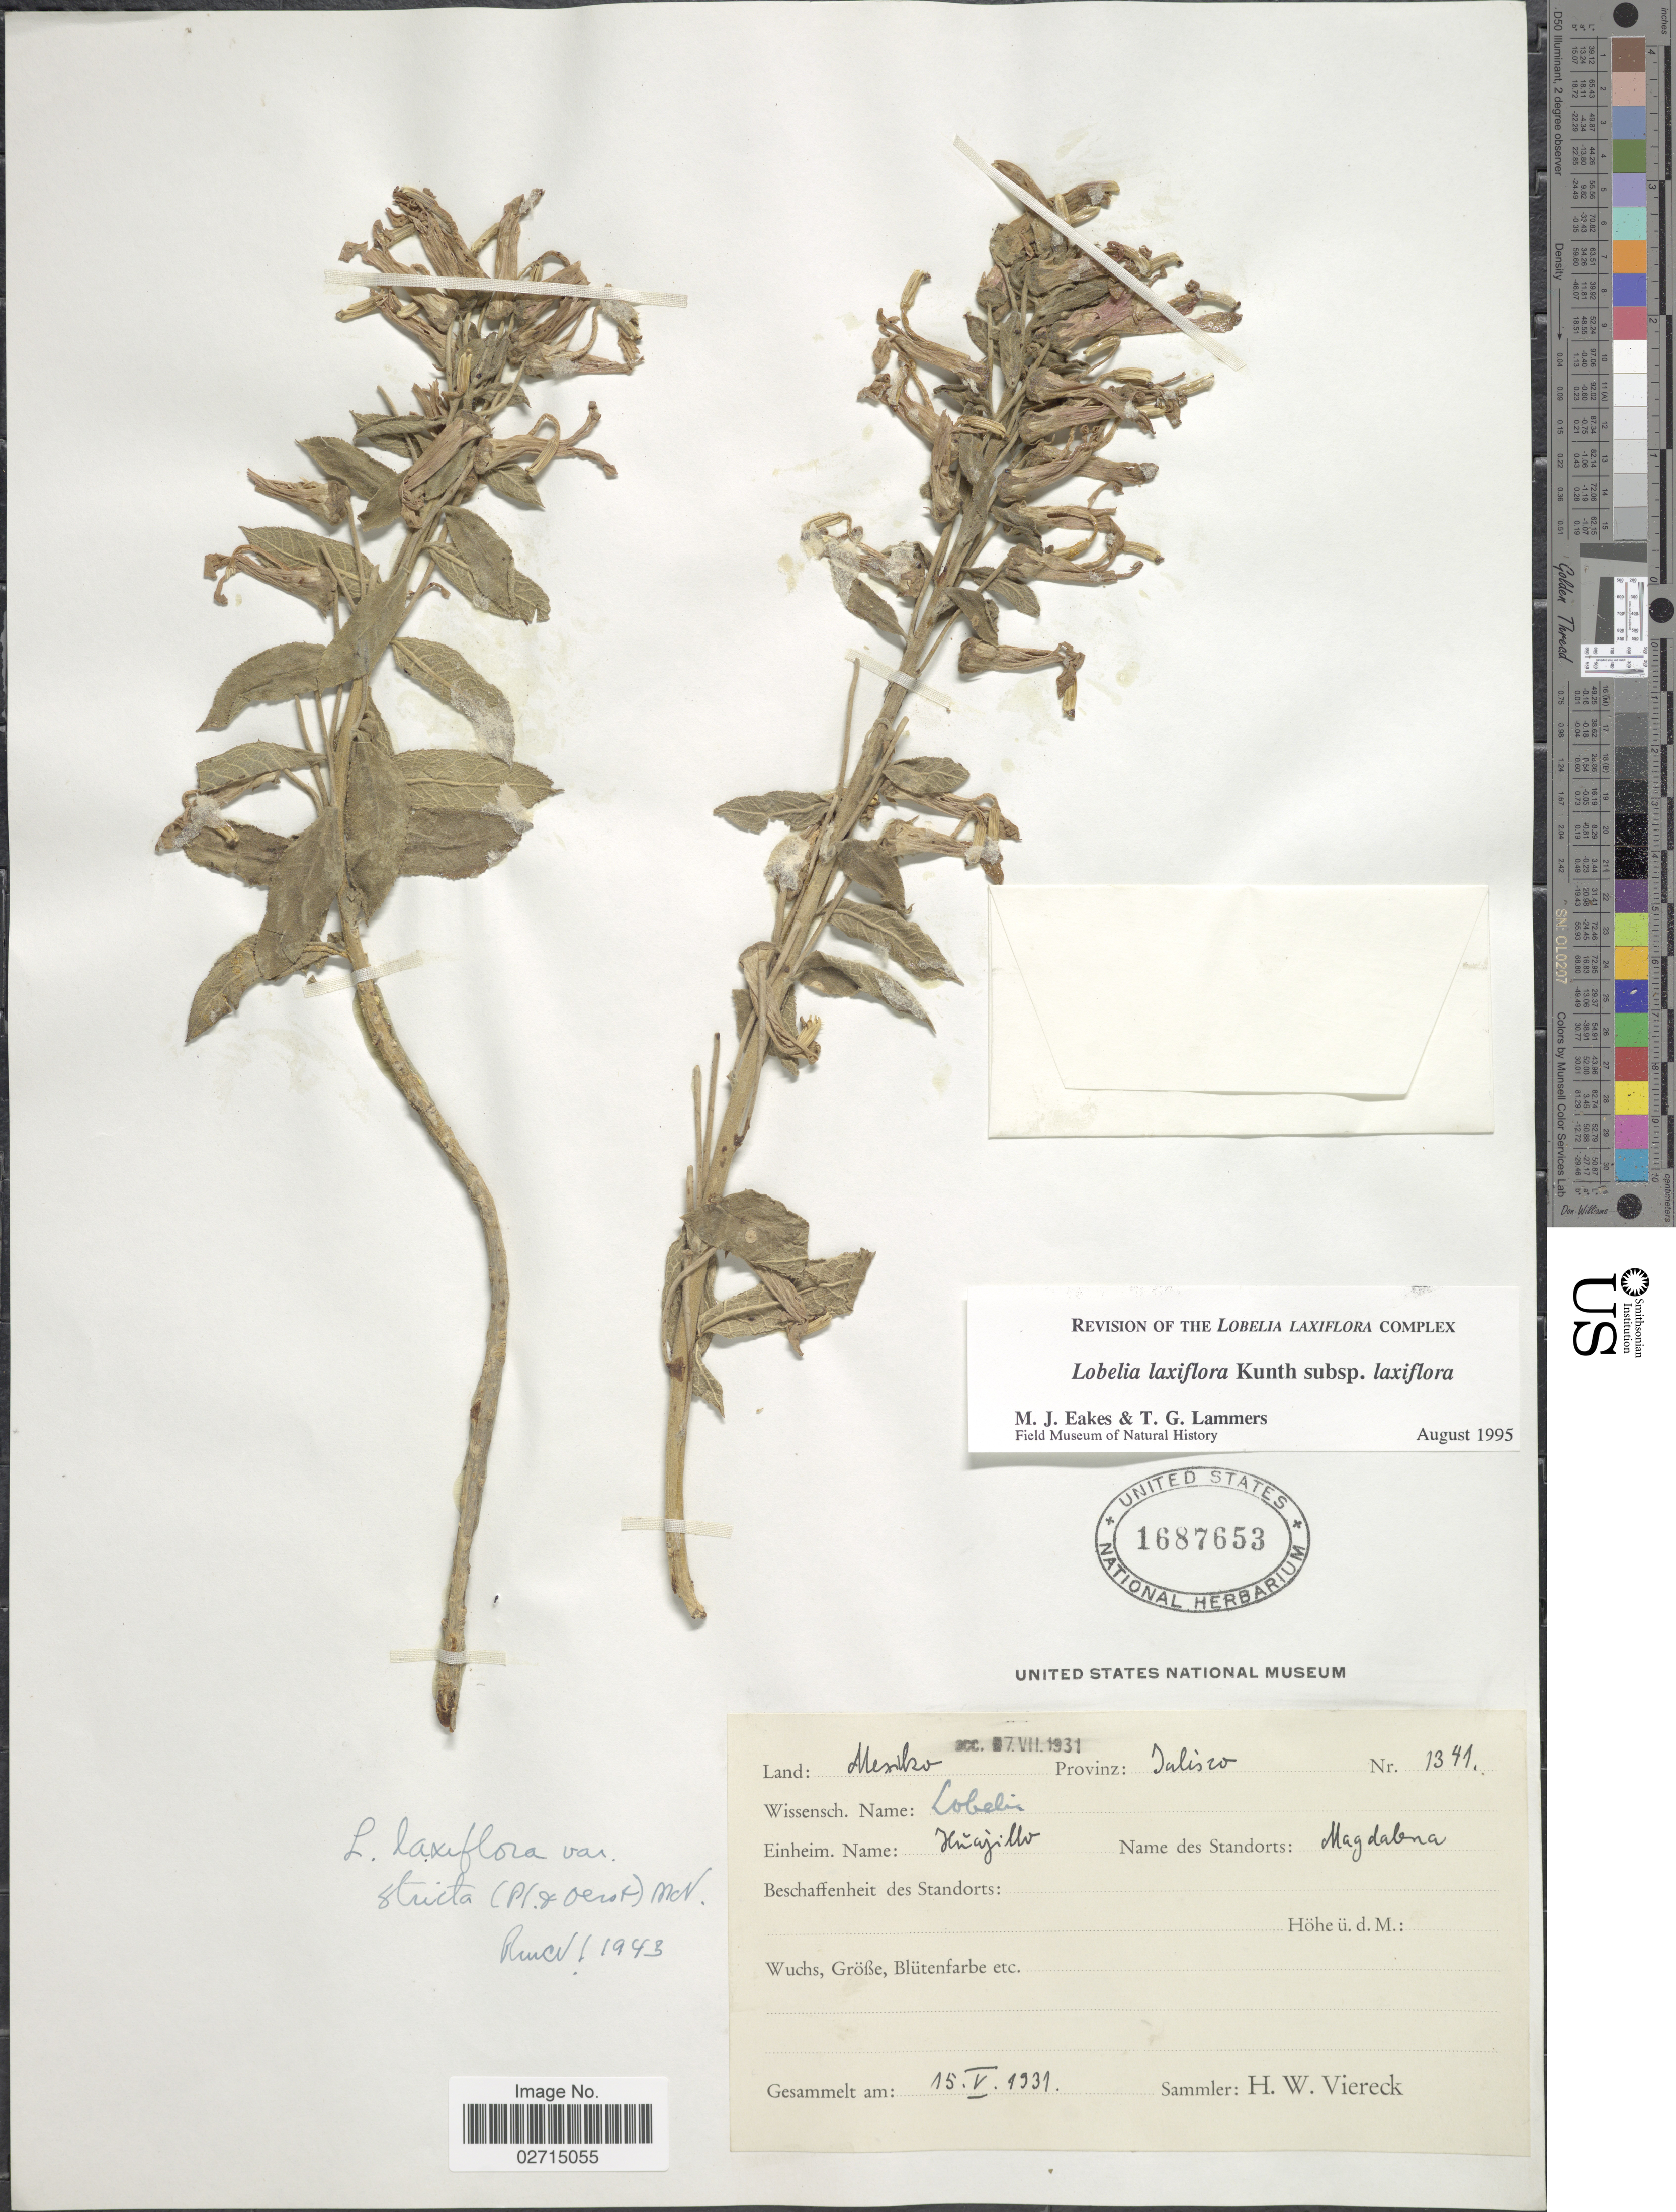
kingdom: Plantae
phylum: Tracheophyta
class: Magnoliopsida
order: Asterales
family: Campanulaceae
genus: Lobelia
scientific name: Lobelia laxiflora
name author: Kunth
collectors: H. W. Viereck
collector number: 1341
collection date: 1931-05-15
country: Mexico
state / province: Jalisco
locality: Provinz: Jalisco, Magdalena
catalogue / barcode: US 1687653